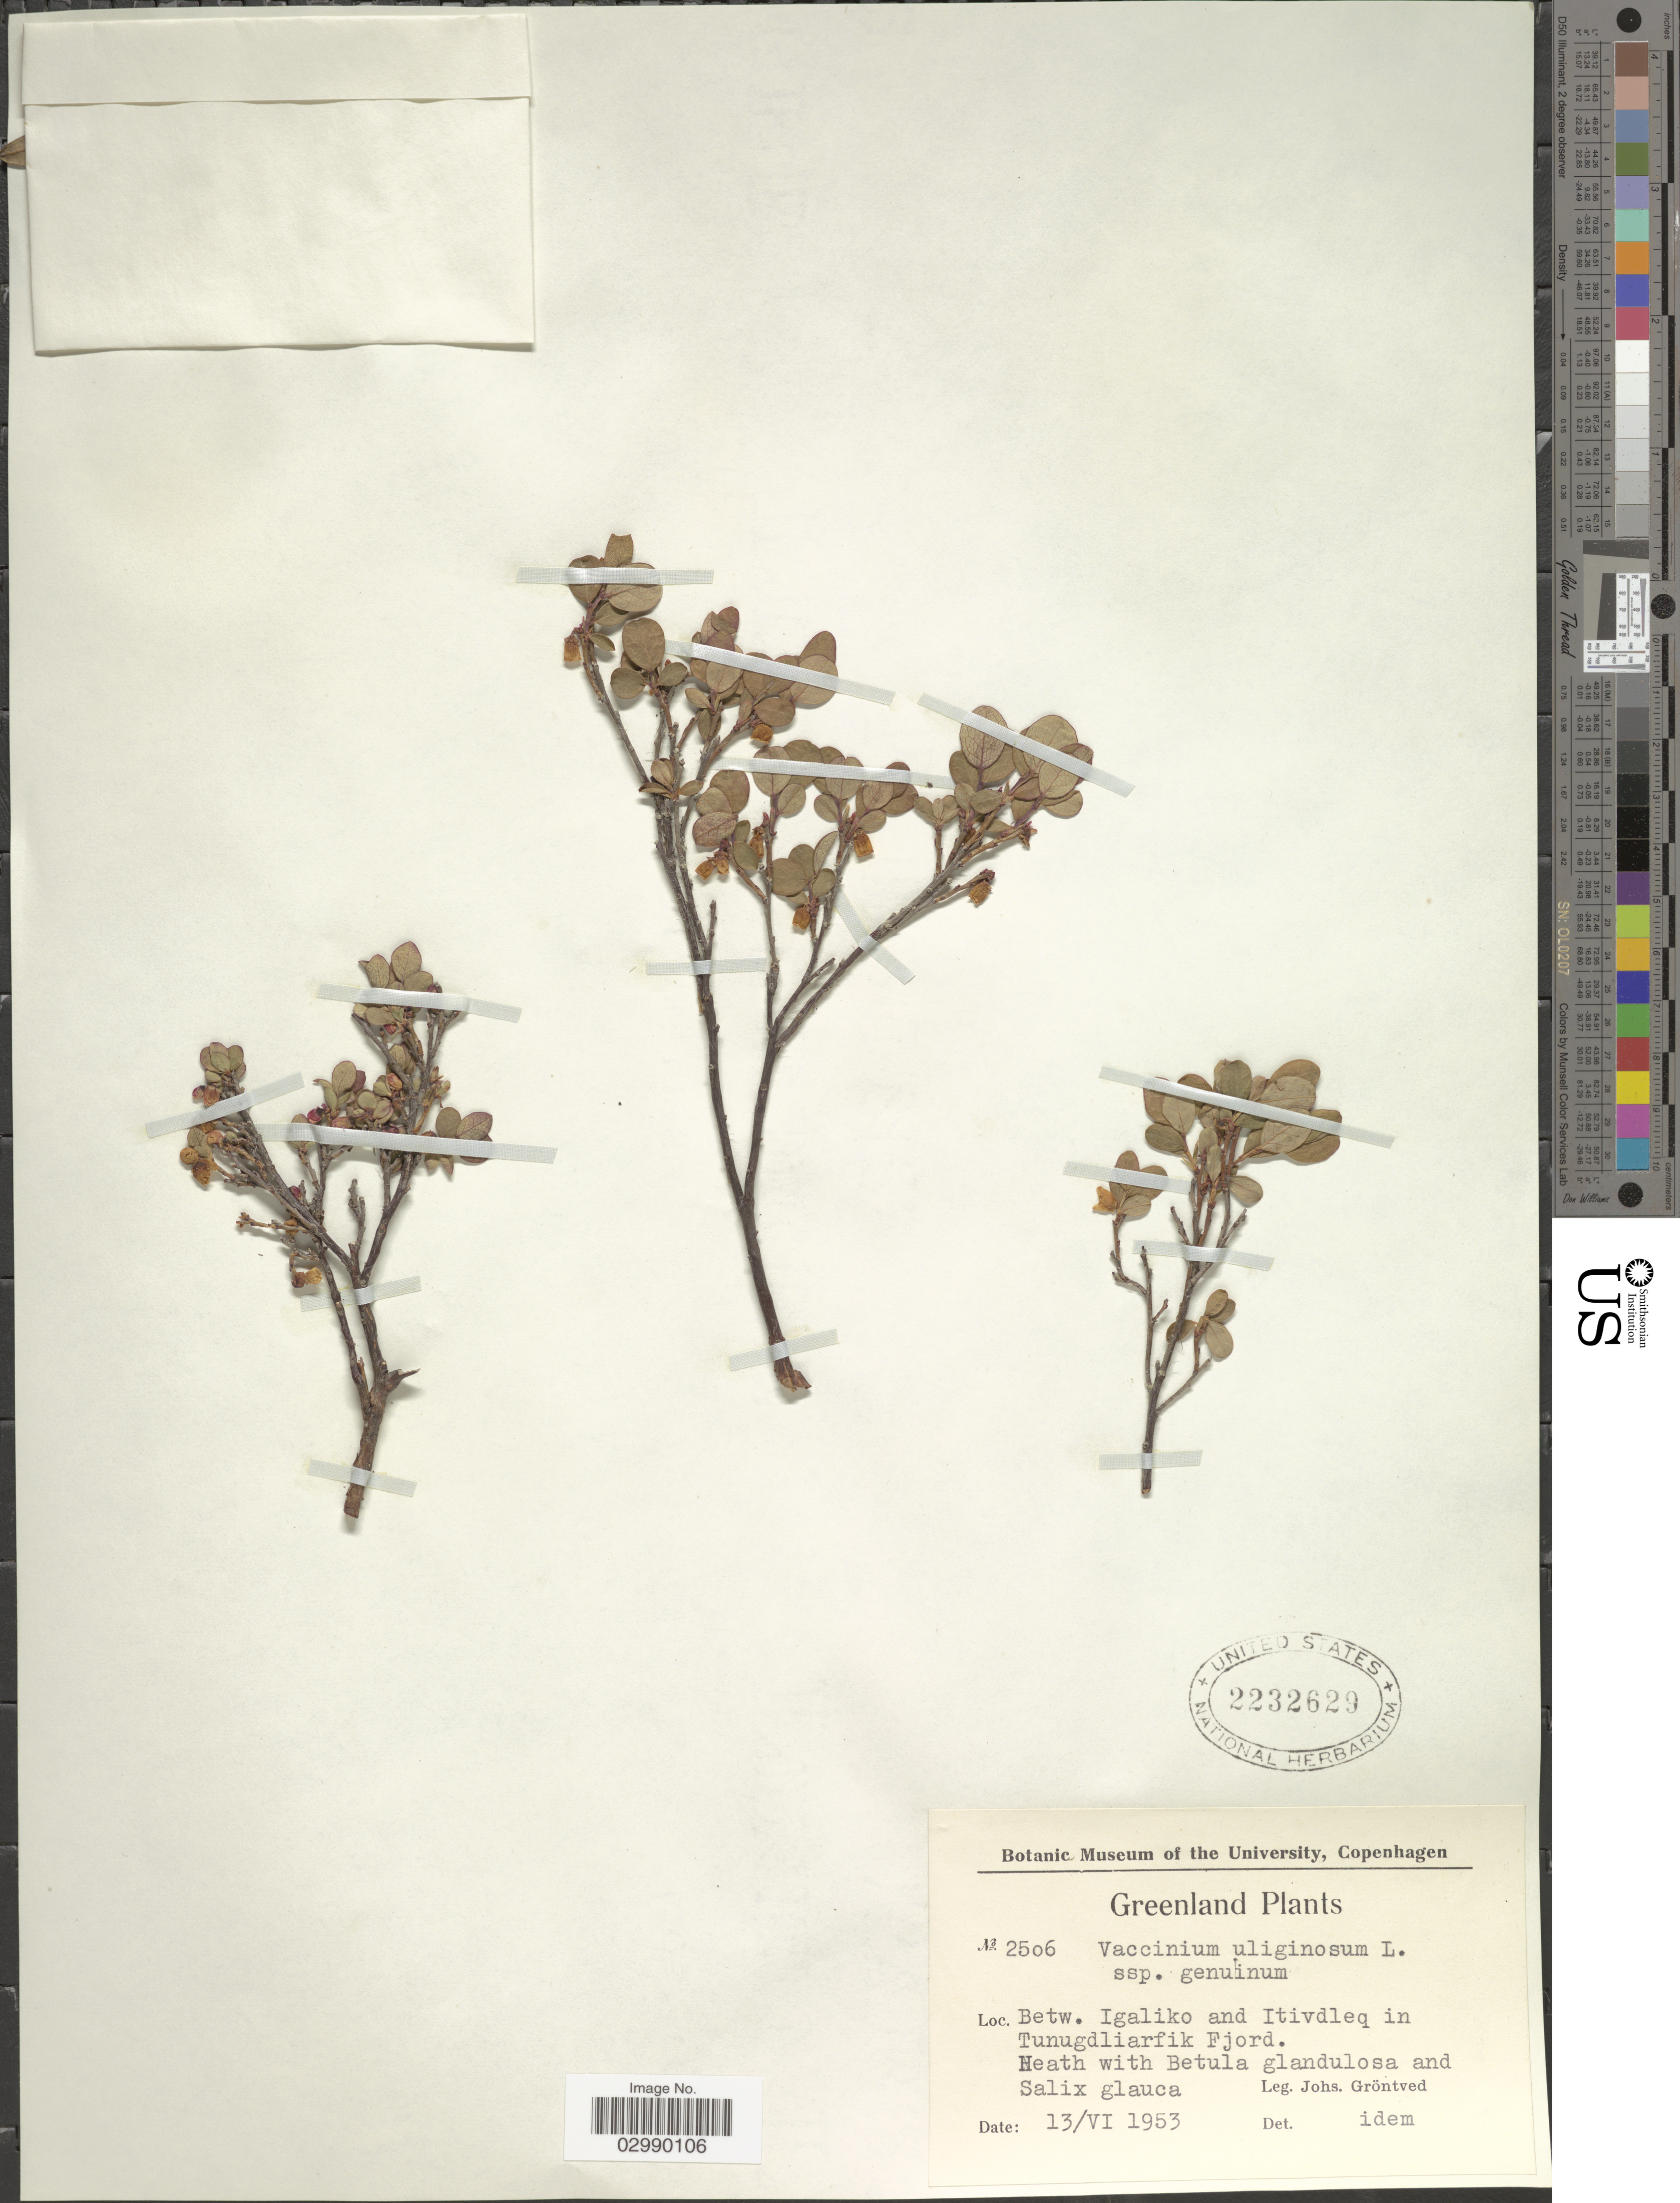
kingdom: Plantae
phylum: Tracheophyta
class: Magnoliopsida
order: Ericales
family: Ericaceae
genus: Vaccinium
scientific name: Vaccinium uliginosum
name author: L.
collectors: J. Gröntved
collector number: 2506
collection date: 1953-06-13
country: Greenland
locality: Betw. Igaliko and Itivdleq in Tunugdliarfik Fjord.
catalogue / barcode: US 2232629